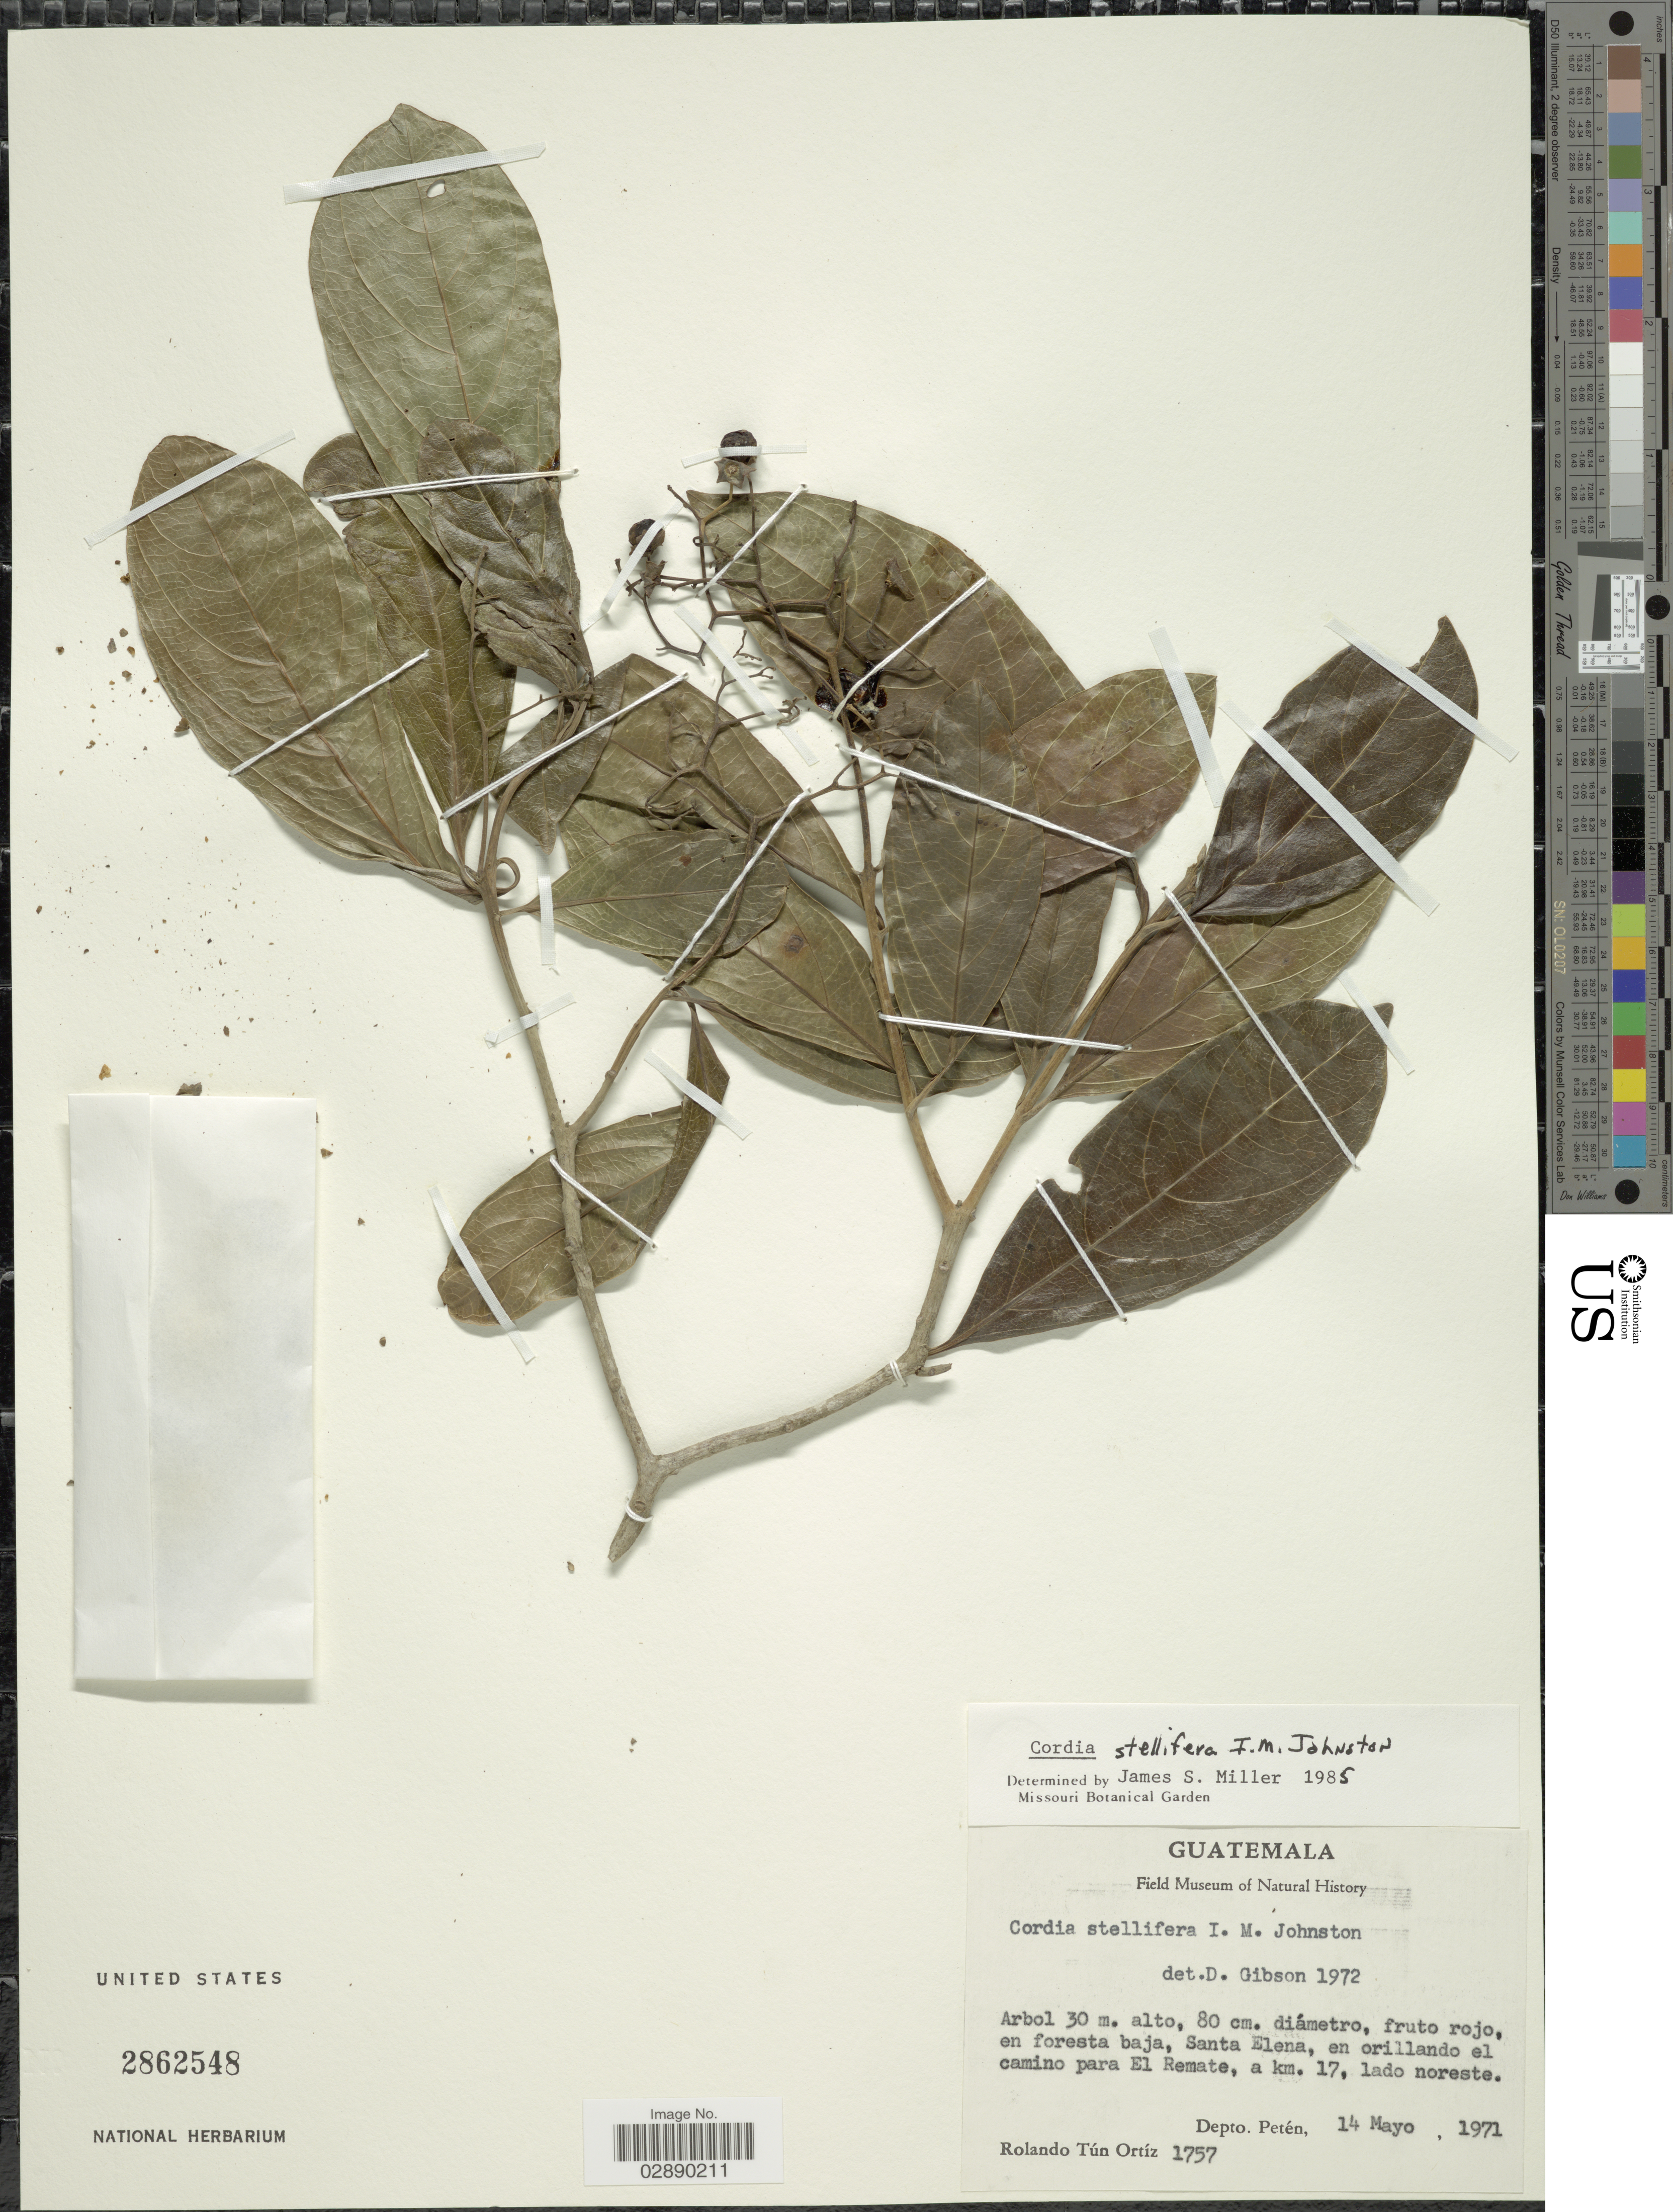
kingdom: Plantae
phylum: Tracheophyta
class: Magnoliopsida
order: Boraginales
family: Cordiaceae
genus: Cordia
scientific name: Cordia stellifera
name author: I.M. Johnst.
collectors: R. T. Ortíz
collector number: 1757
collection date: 1971-05-14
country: Guatemala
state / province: El Petén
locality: Santa Elena, en orillando el camino para El Remate, a km. 17, lado noreste. Depto. Petén.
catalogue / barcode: US 2862548